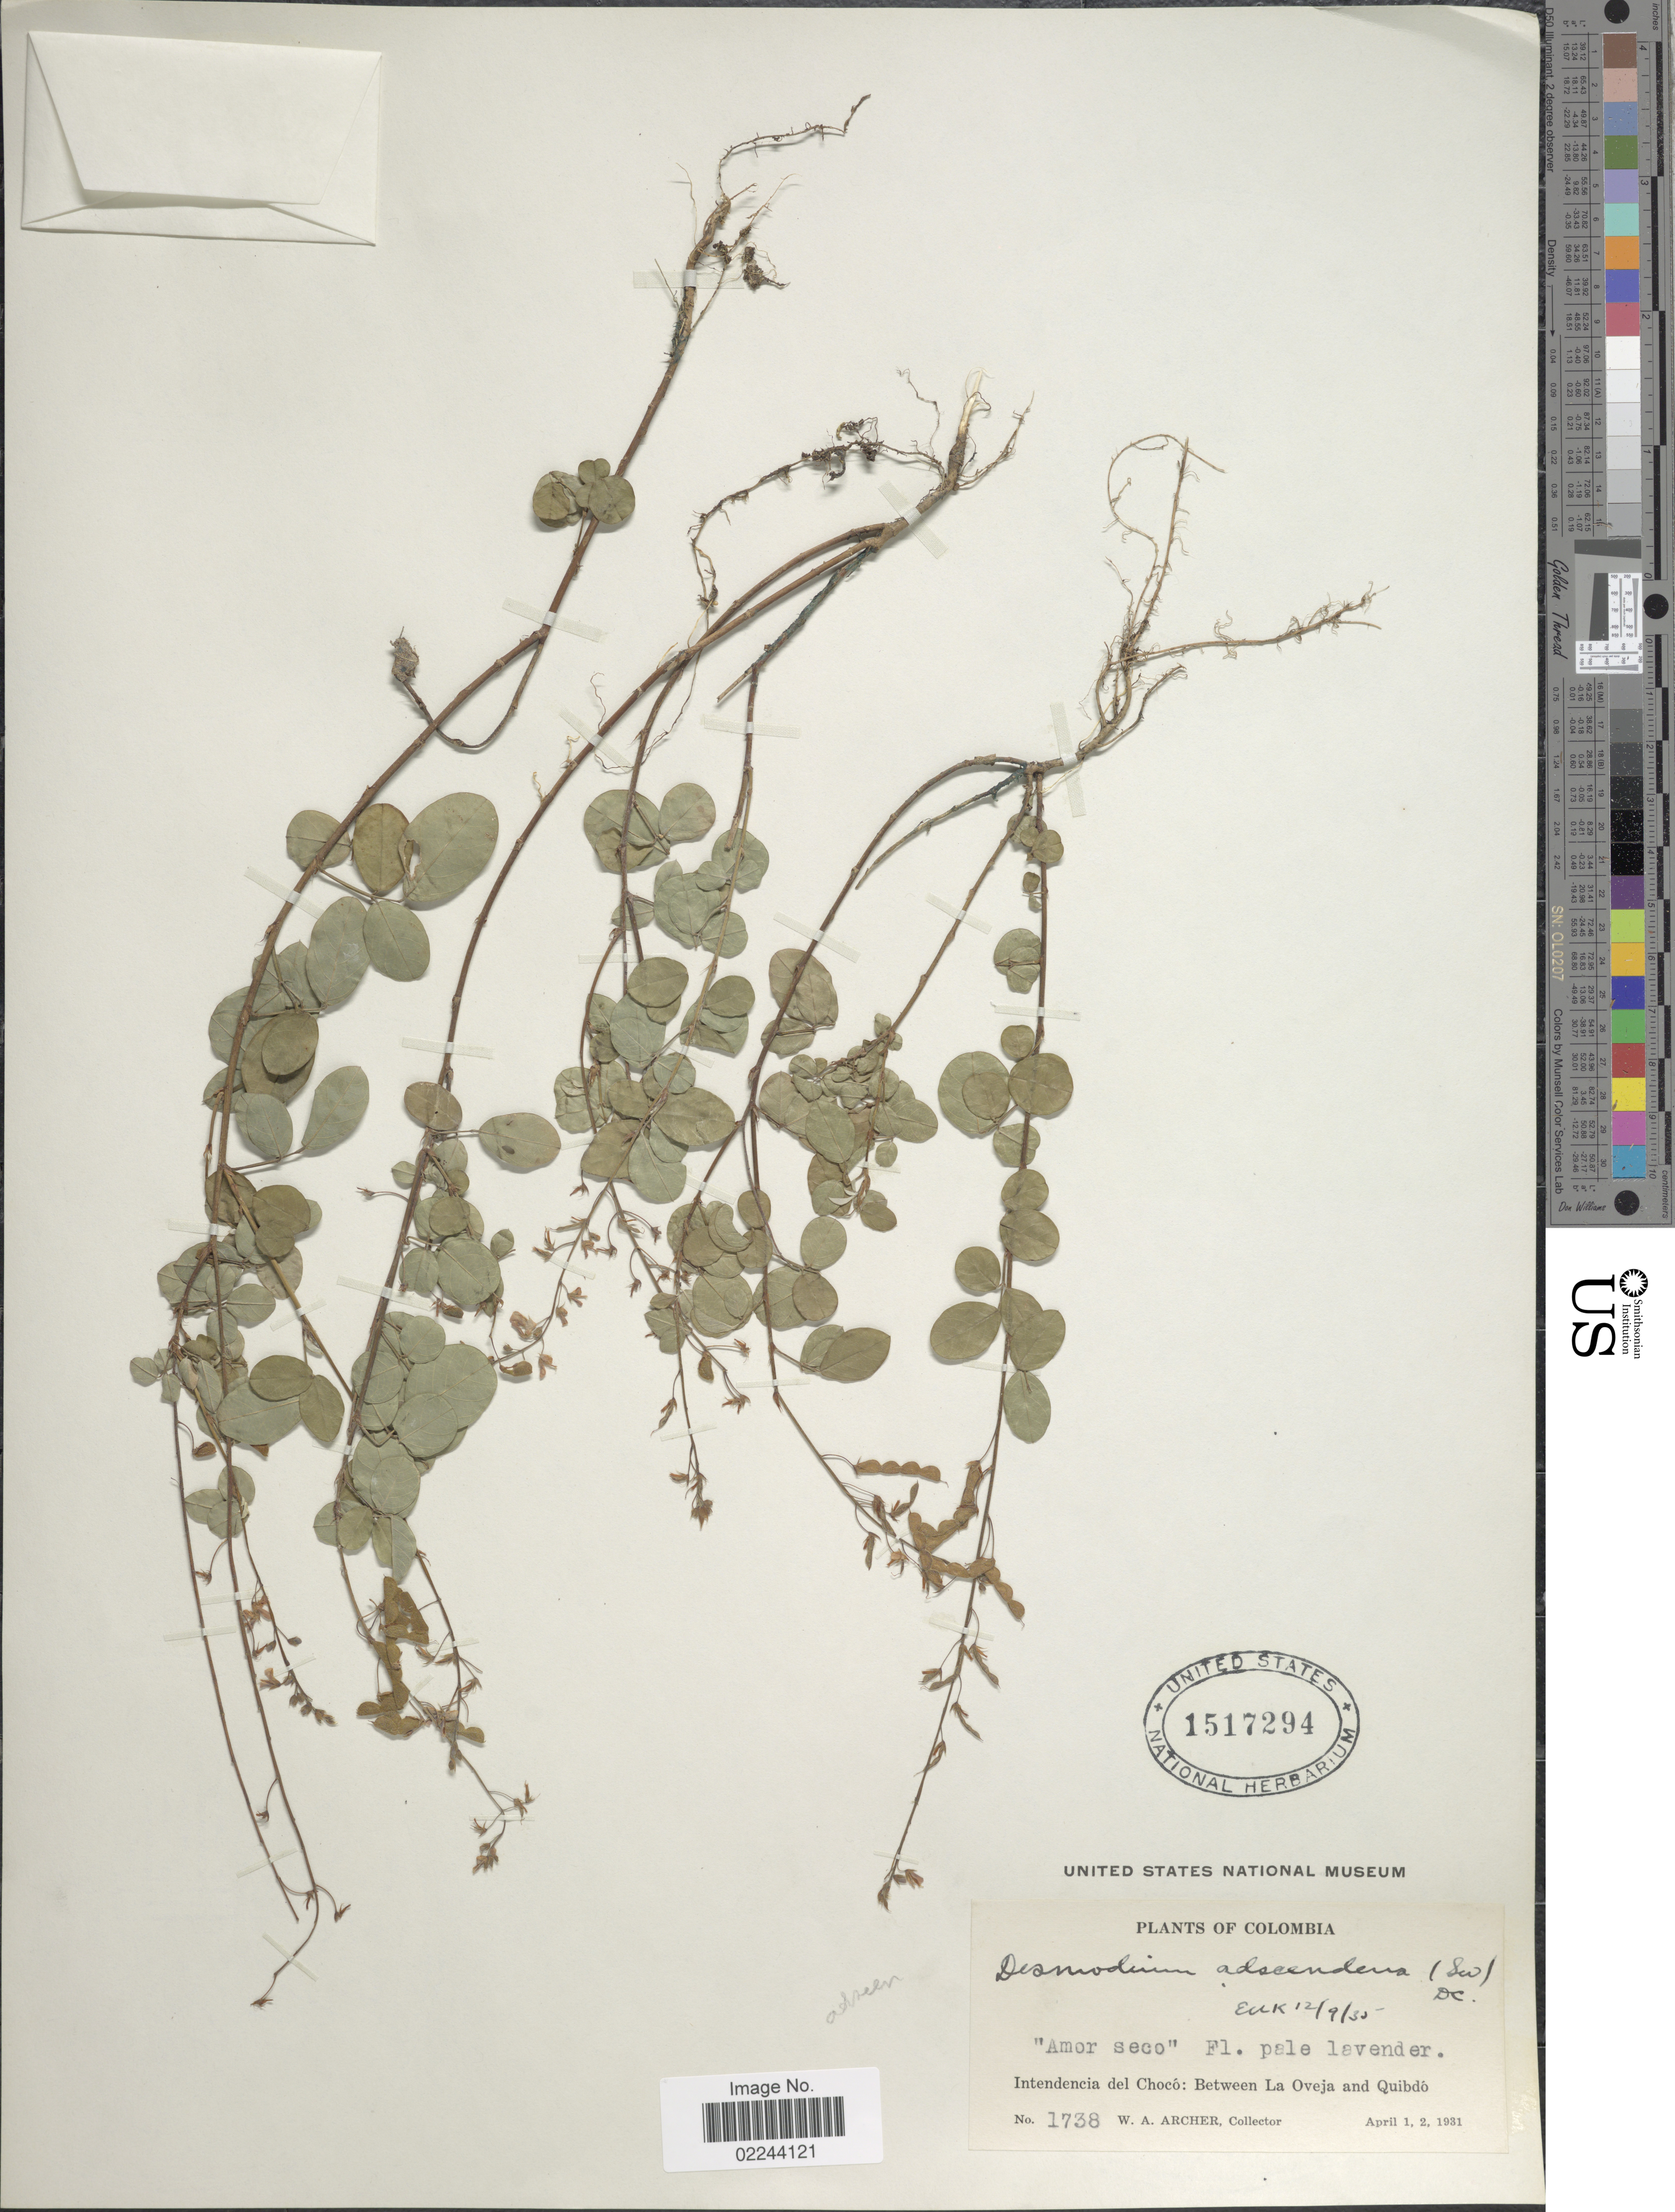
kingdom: Plantae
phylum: Tracheophyta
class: Magnoliopsida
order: Fabales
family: Fabaceae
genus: Grona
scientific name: Grona adscendens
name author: (Sw.) H. Ohashi & K. Ohashi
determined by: Strong, Mark T., (BOT), Smithsonian Institution - National Museum of Natural History (UNITED STATES)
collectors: W. A. Archer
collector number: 1738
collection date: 1931-04-01/1931-04-02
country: Colombia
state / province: Chocó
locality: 'Amor seco', Intendencia del Chocó: Between La Oveja and Quibdó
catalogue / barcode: US 1517294